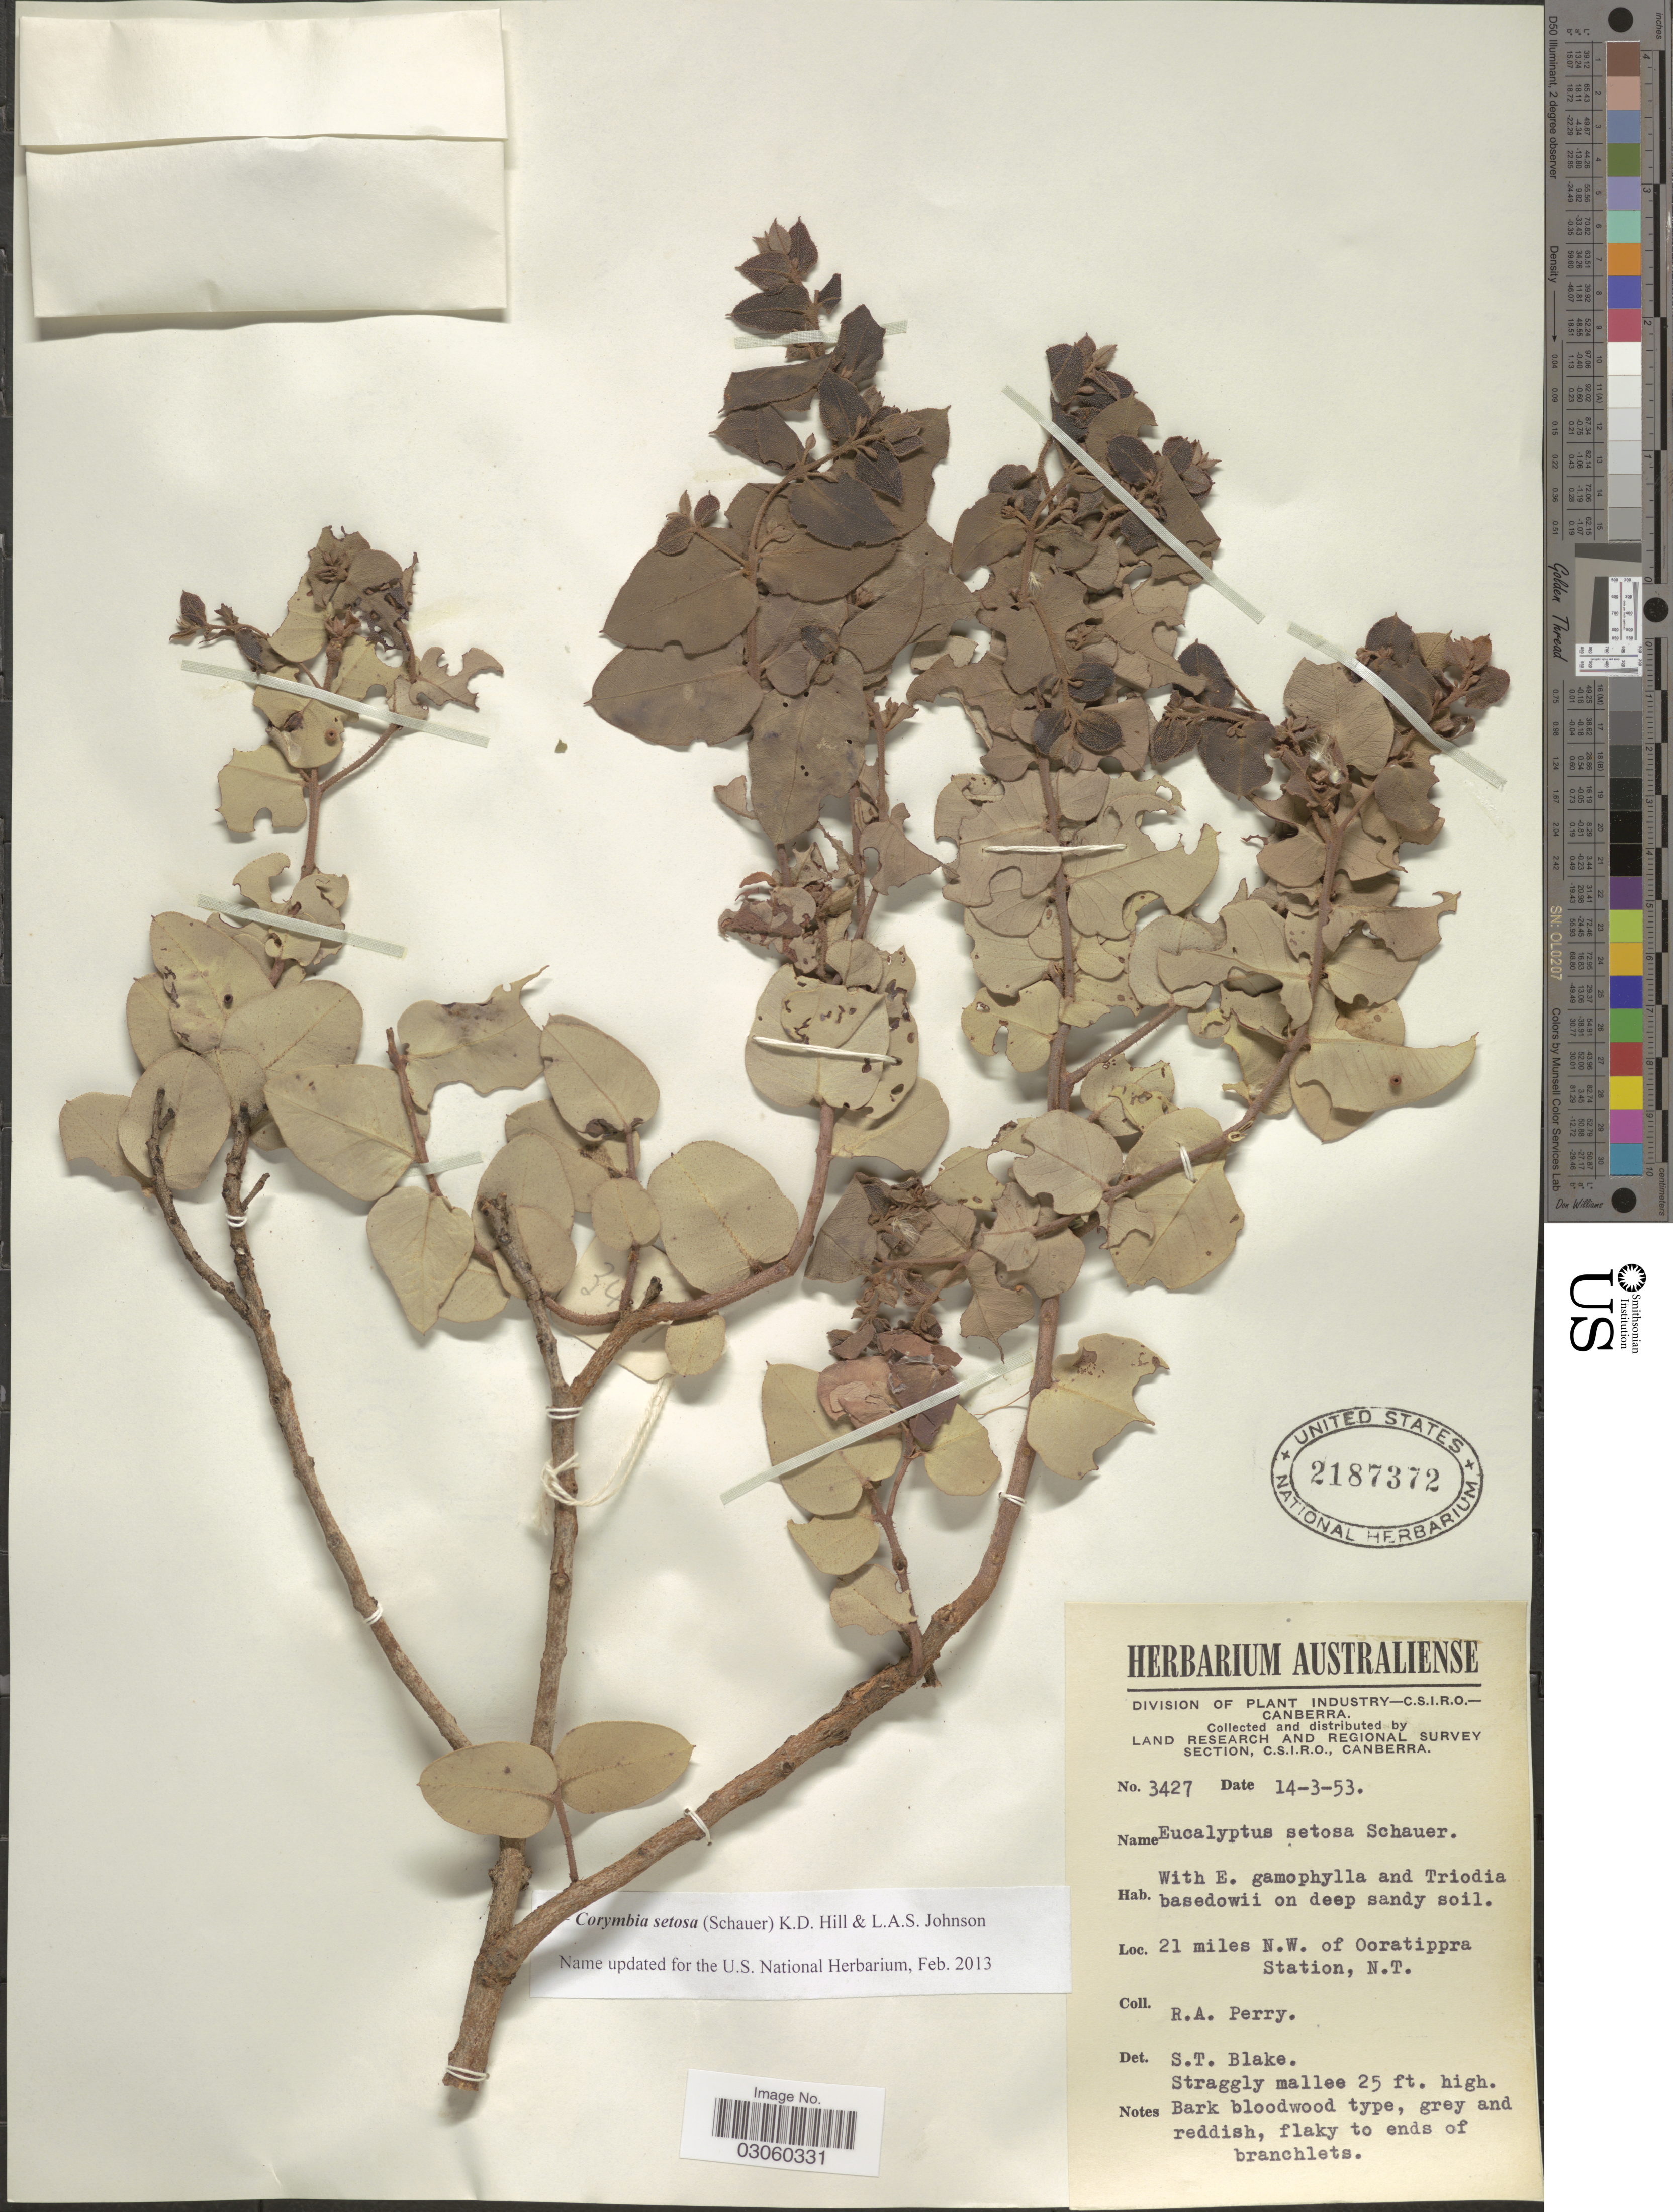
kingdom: Plantae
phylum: Tracheophyta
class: Magnoliopsida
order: Myrtales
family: Myrtaceae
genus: Corymbia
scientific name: Corymbia setosa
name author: (Schauer) K.D. Hill & L.A.S. Johnson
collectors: Perry, R. A.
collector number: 3427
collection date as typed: Transcribed d/m/y: 14/3/53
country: Australia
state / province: Northern Territory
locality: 21 miles N.W. of Ooatippra Station, N.T.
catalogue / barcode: US 2187372